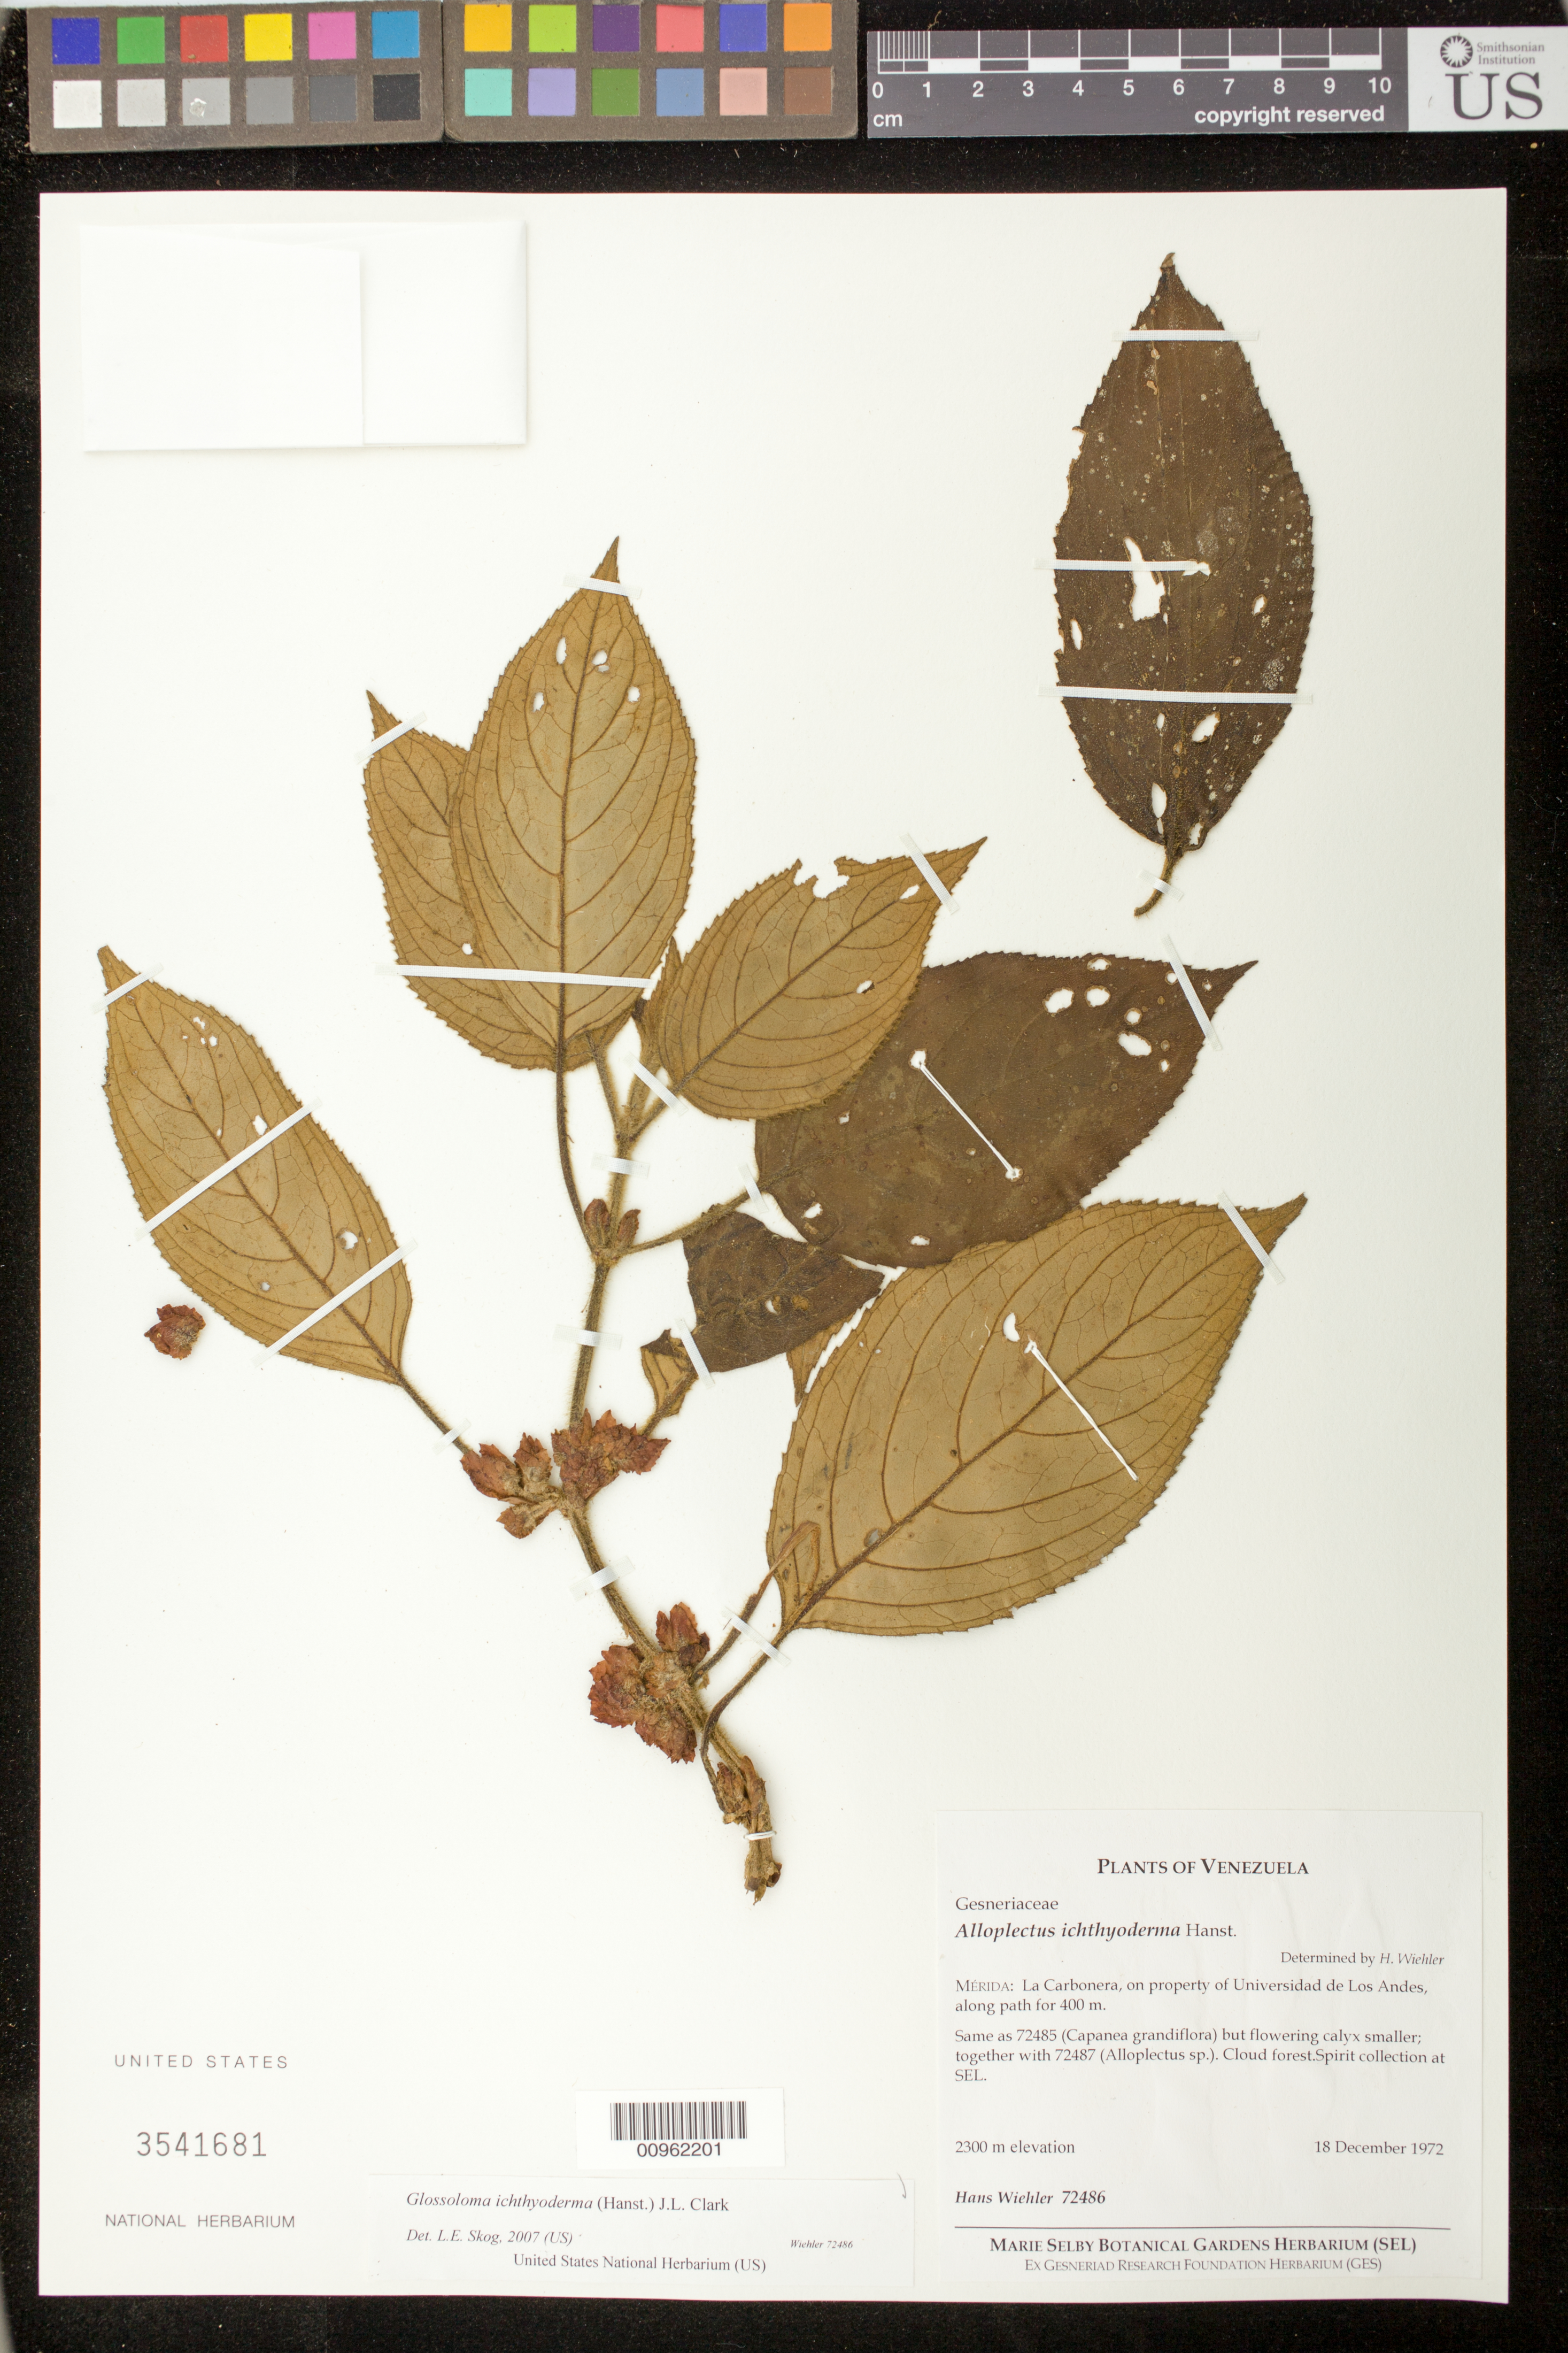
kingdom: Plantae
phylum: Tracheophyta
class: Magnoliopsida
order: Lamiales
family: Gesneriaceae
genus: Glossoloma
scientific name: Glossoloma ichthyoderma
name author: (Hanst.) J.L. Clark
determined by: Skog, Laurence E.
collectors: H. J. Wiehler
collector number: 72486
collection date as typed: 18 Dec 1972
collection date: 1972-12-18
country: Venezuela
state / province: Mérida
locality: Mérida: La Carbonera, on property of Universidad de Los Andes, along path for 400 m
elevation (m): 2300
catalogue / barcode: US 3541681